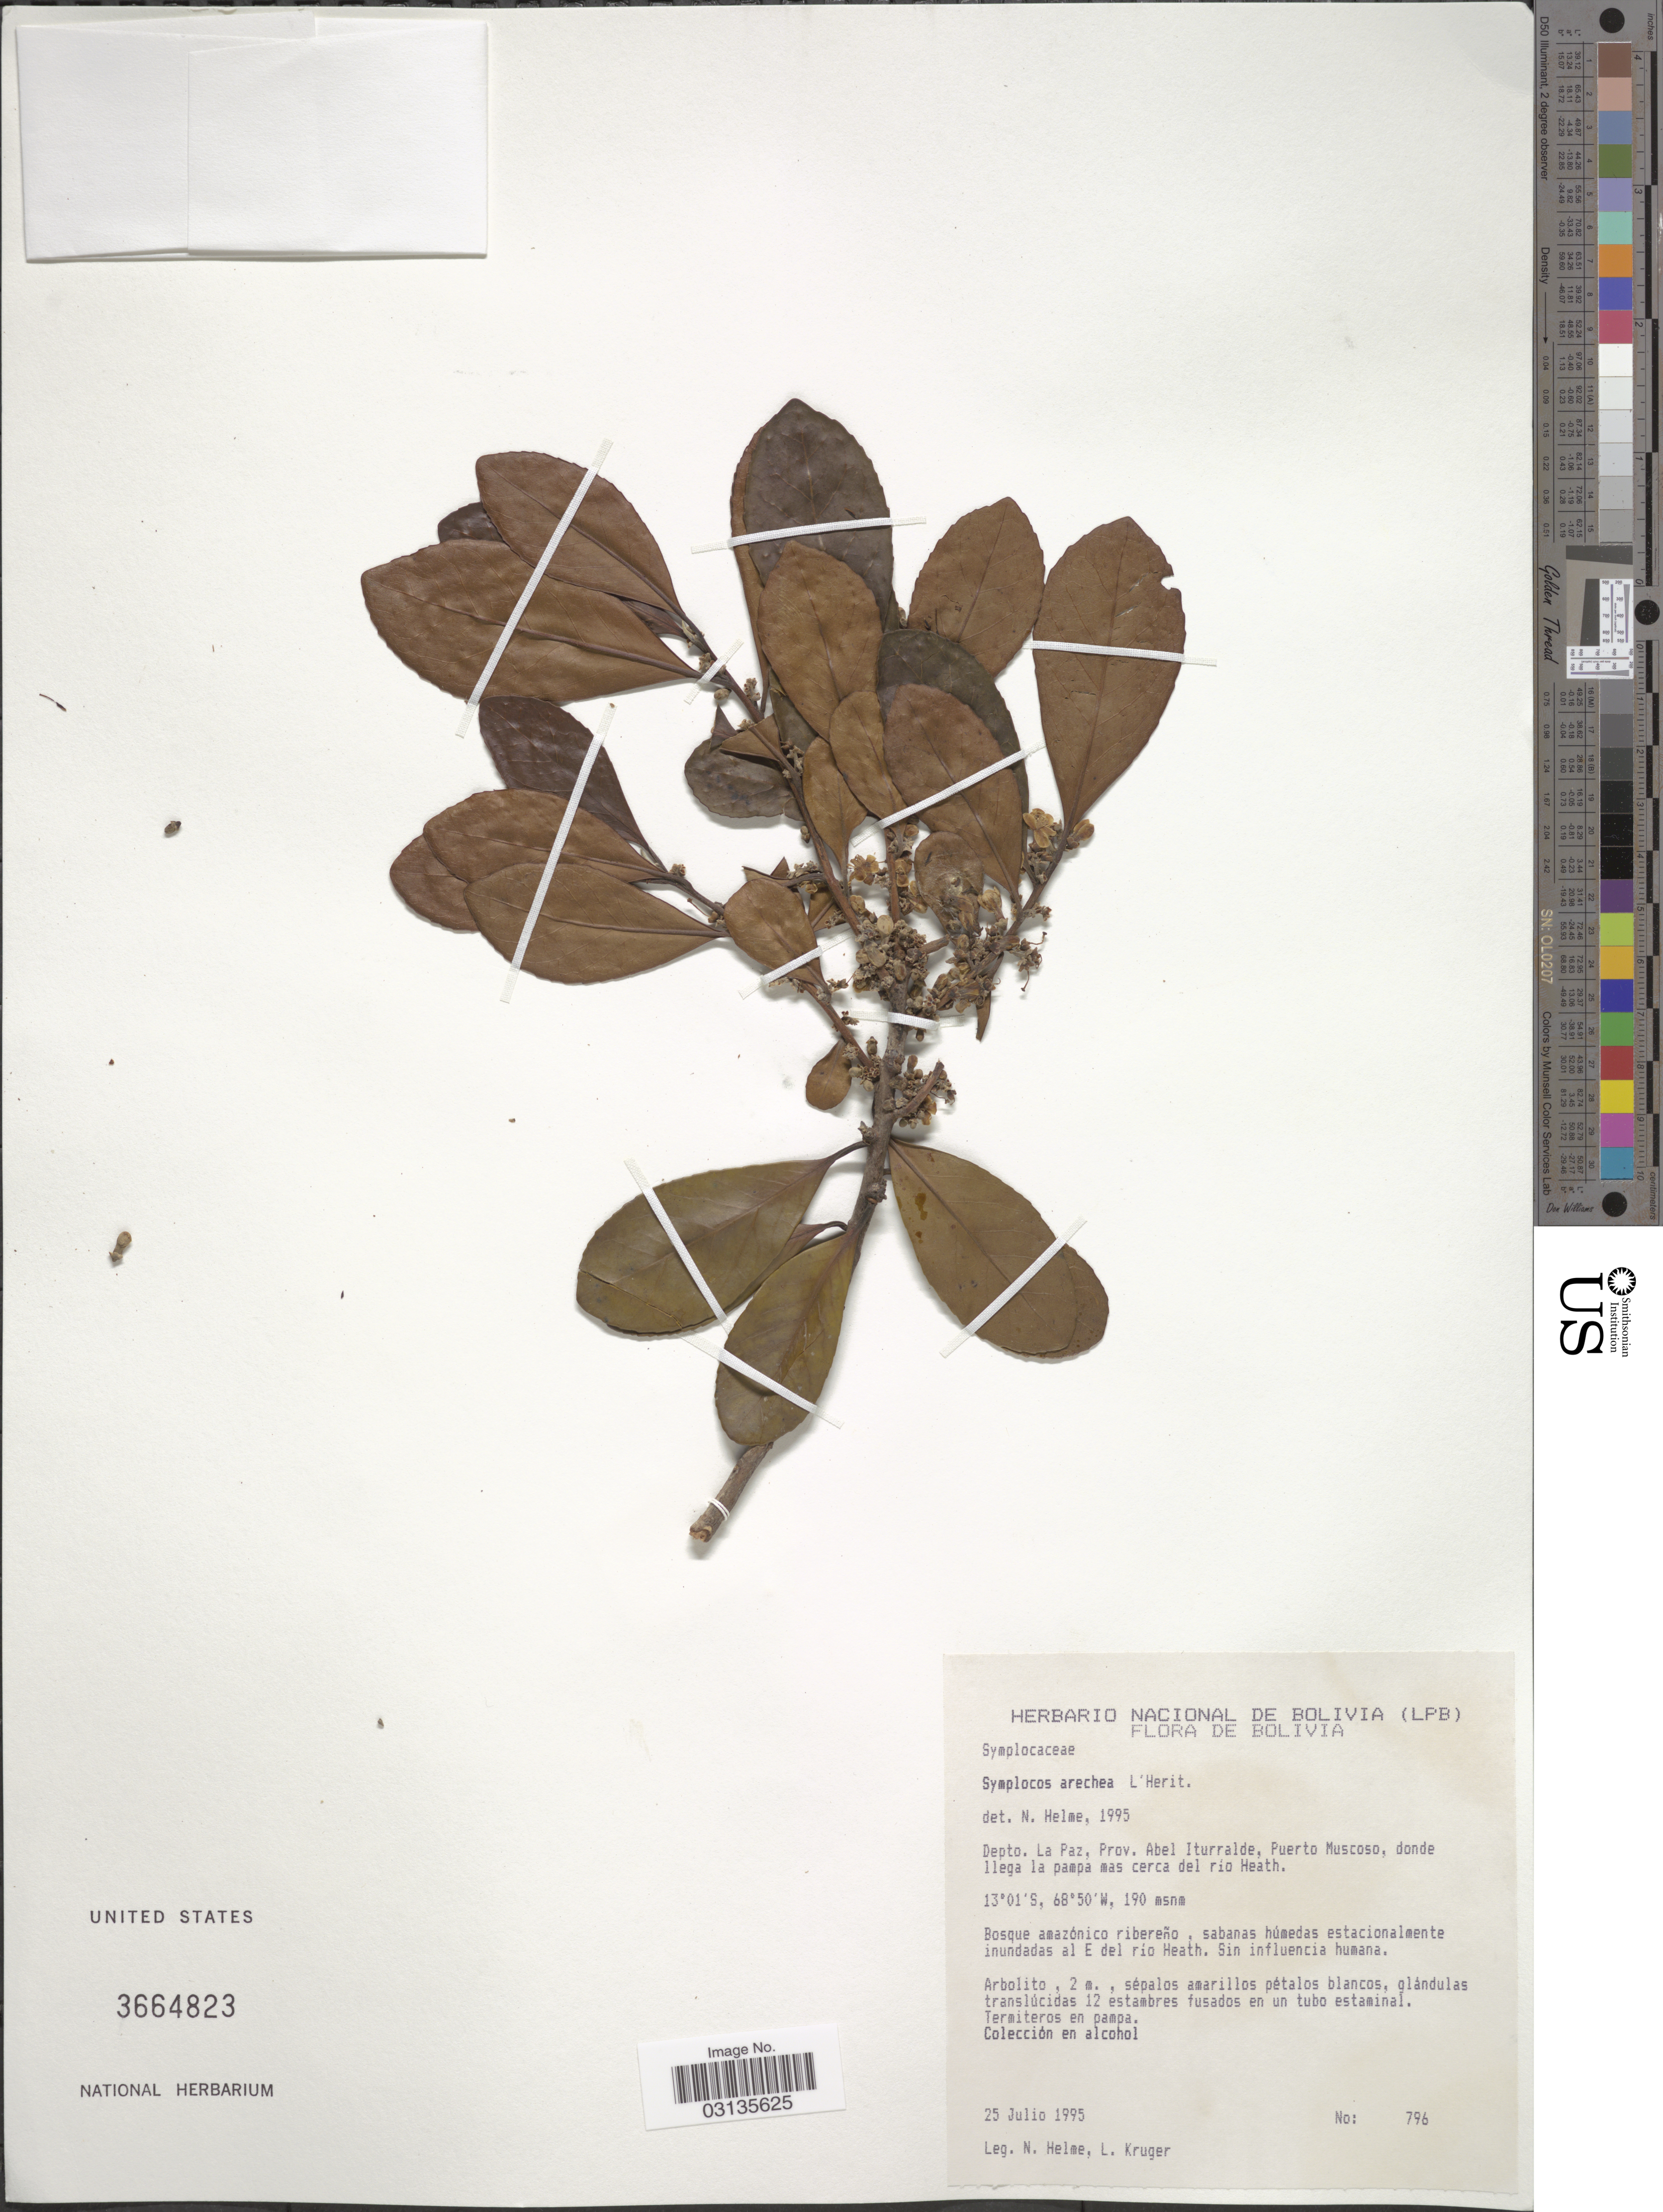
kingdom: Plantae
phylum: Tracheophyta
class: Magnoliopsida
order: Ericales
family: Symplocaceae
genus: Symplocos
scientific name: Symplocos arechea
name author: L'Hér.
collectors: N. Helme & L. Kruger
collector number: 796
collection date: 1995-07-25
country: Bolivia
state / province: La Paz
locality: Depto. La Paz, Prov. Abel Iturralde, Puerto Muscoso, donde llega la pampa mas cerca del río Heath.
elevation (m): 190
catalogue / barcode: US 3664823